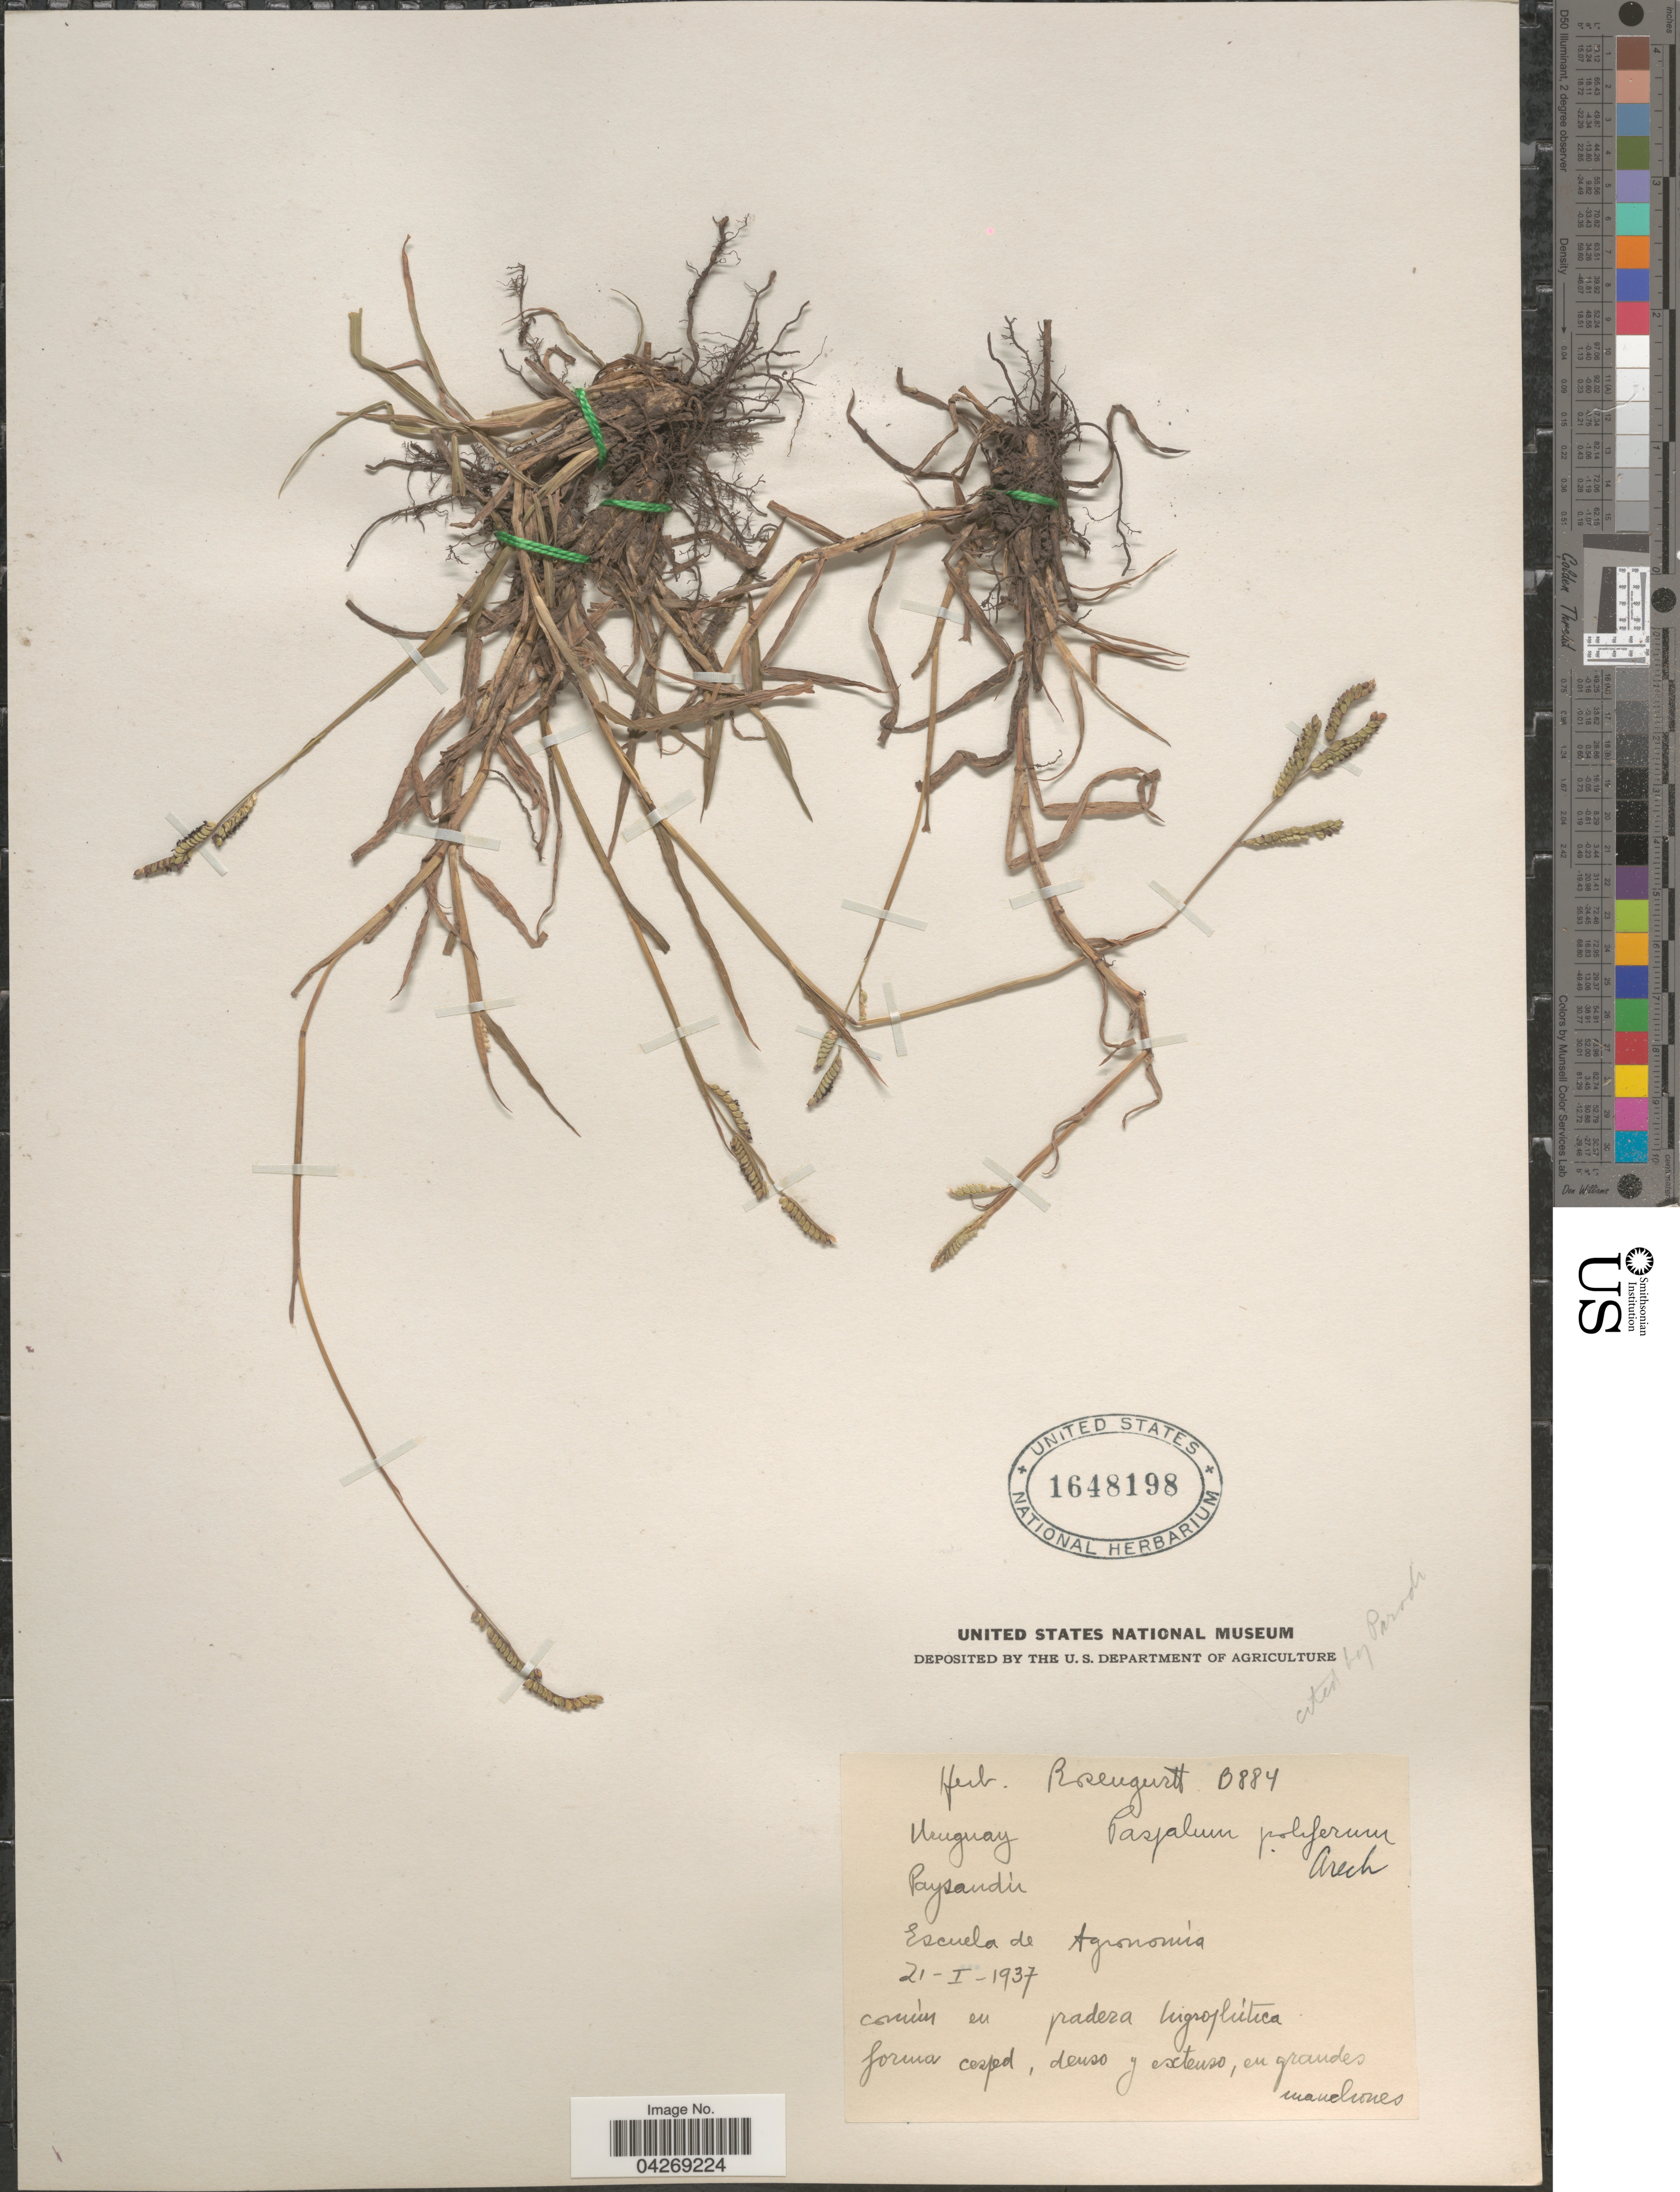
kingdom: Plantae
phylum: Tracheophyta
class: Liliopsida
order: Poales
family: Poaceae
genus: Paspalum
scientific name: Paspalum denticulatum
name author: Trin.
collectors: ex herb. Rosengurtt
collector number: B884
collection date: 1937-01-21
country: Uruguay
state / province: Paysandu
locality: Escuela de Agronomía.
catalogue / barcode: US 1648198